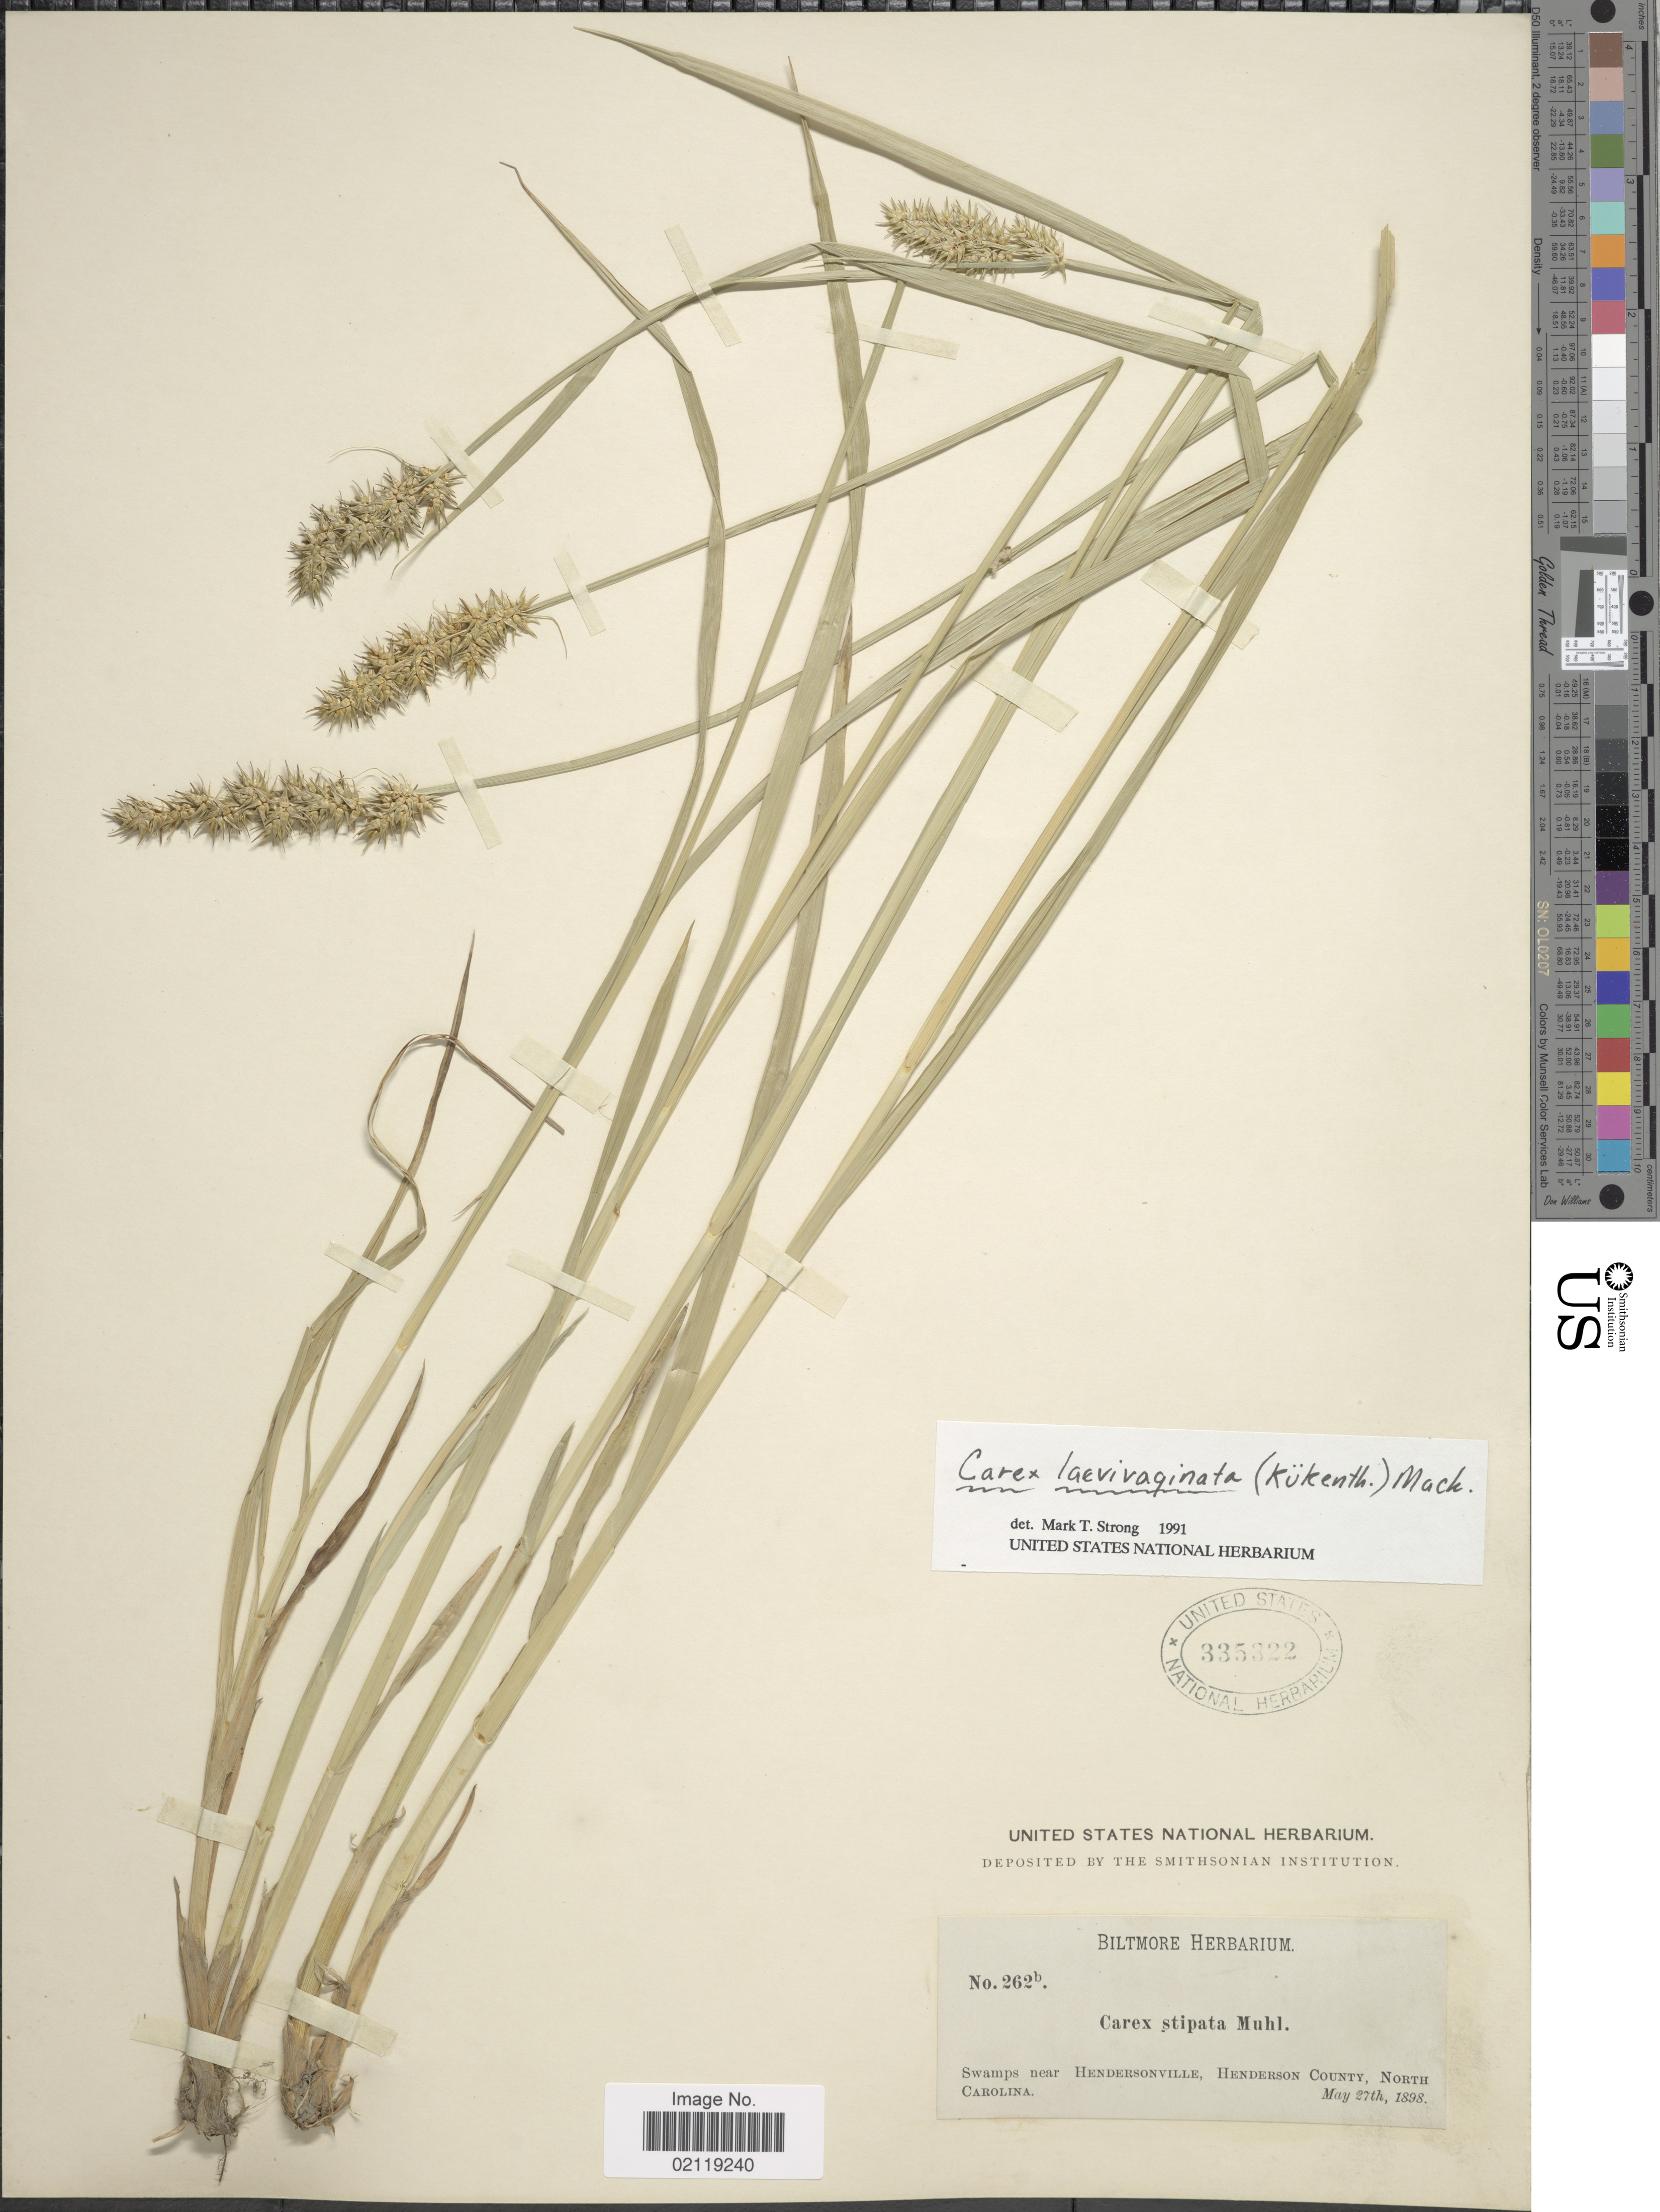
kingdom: Plantae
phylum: Tracheophyta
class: Liliopsida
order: Poales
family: Cyperaceae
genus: Carex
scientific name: Carex laevivaginata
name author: (Kük.) Mack.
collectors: ex herb. Biltmore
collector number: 262b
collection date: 1898-05-27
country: United States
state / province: North Carolina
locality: Swamps near Hendersonville, Henderson County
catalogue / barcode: US 335322